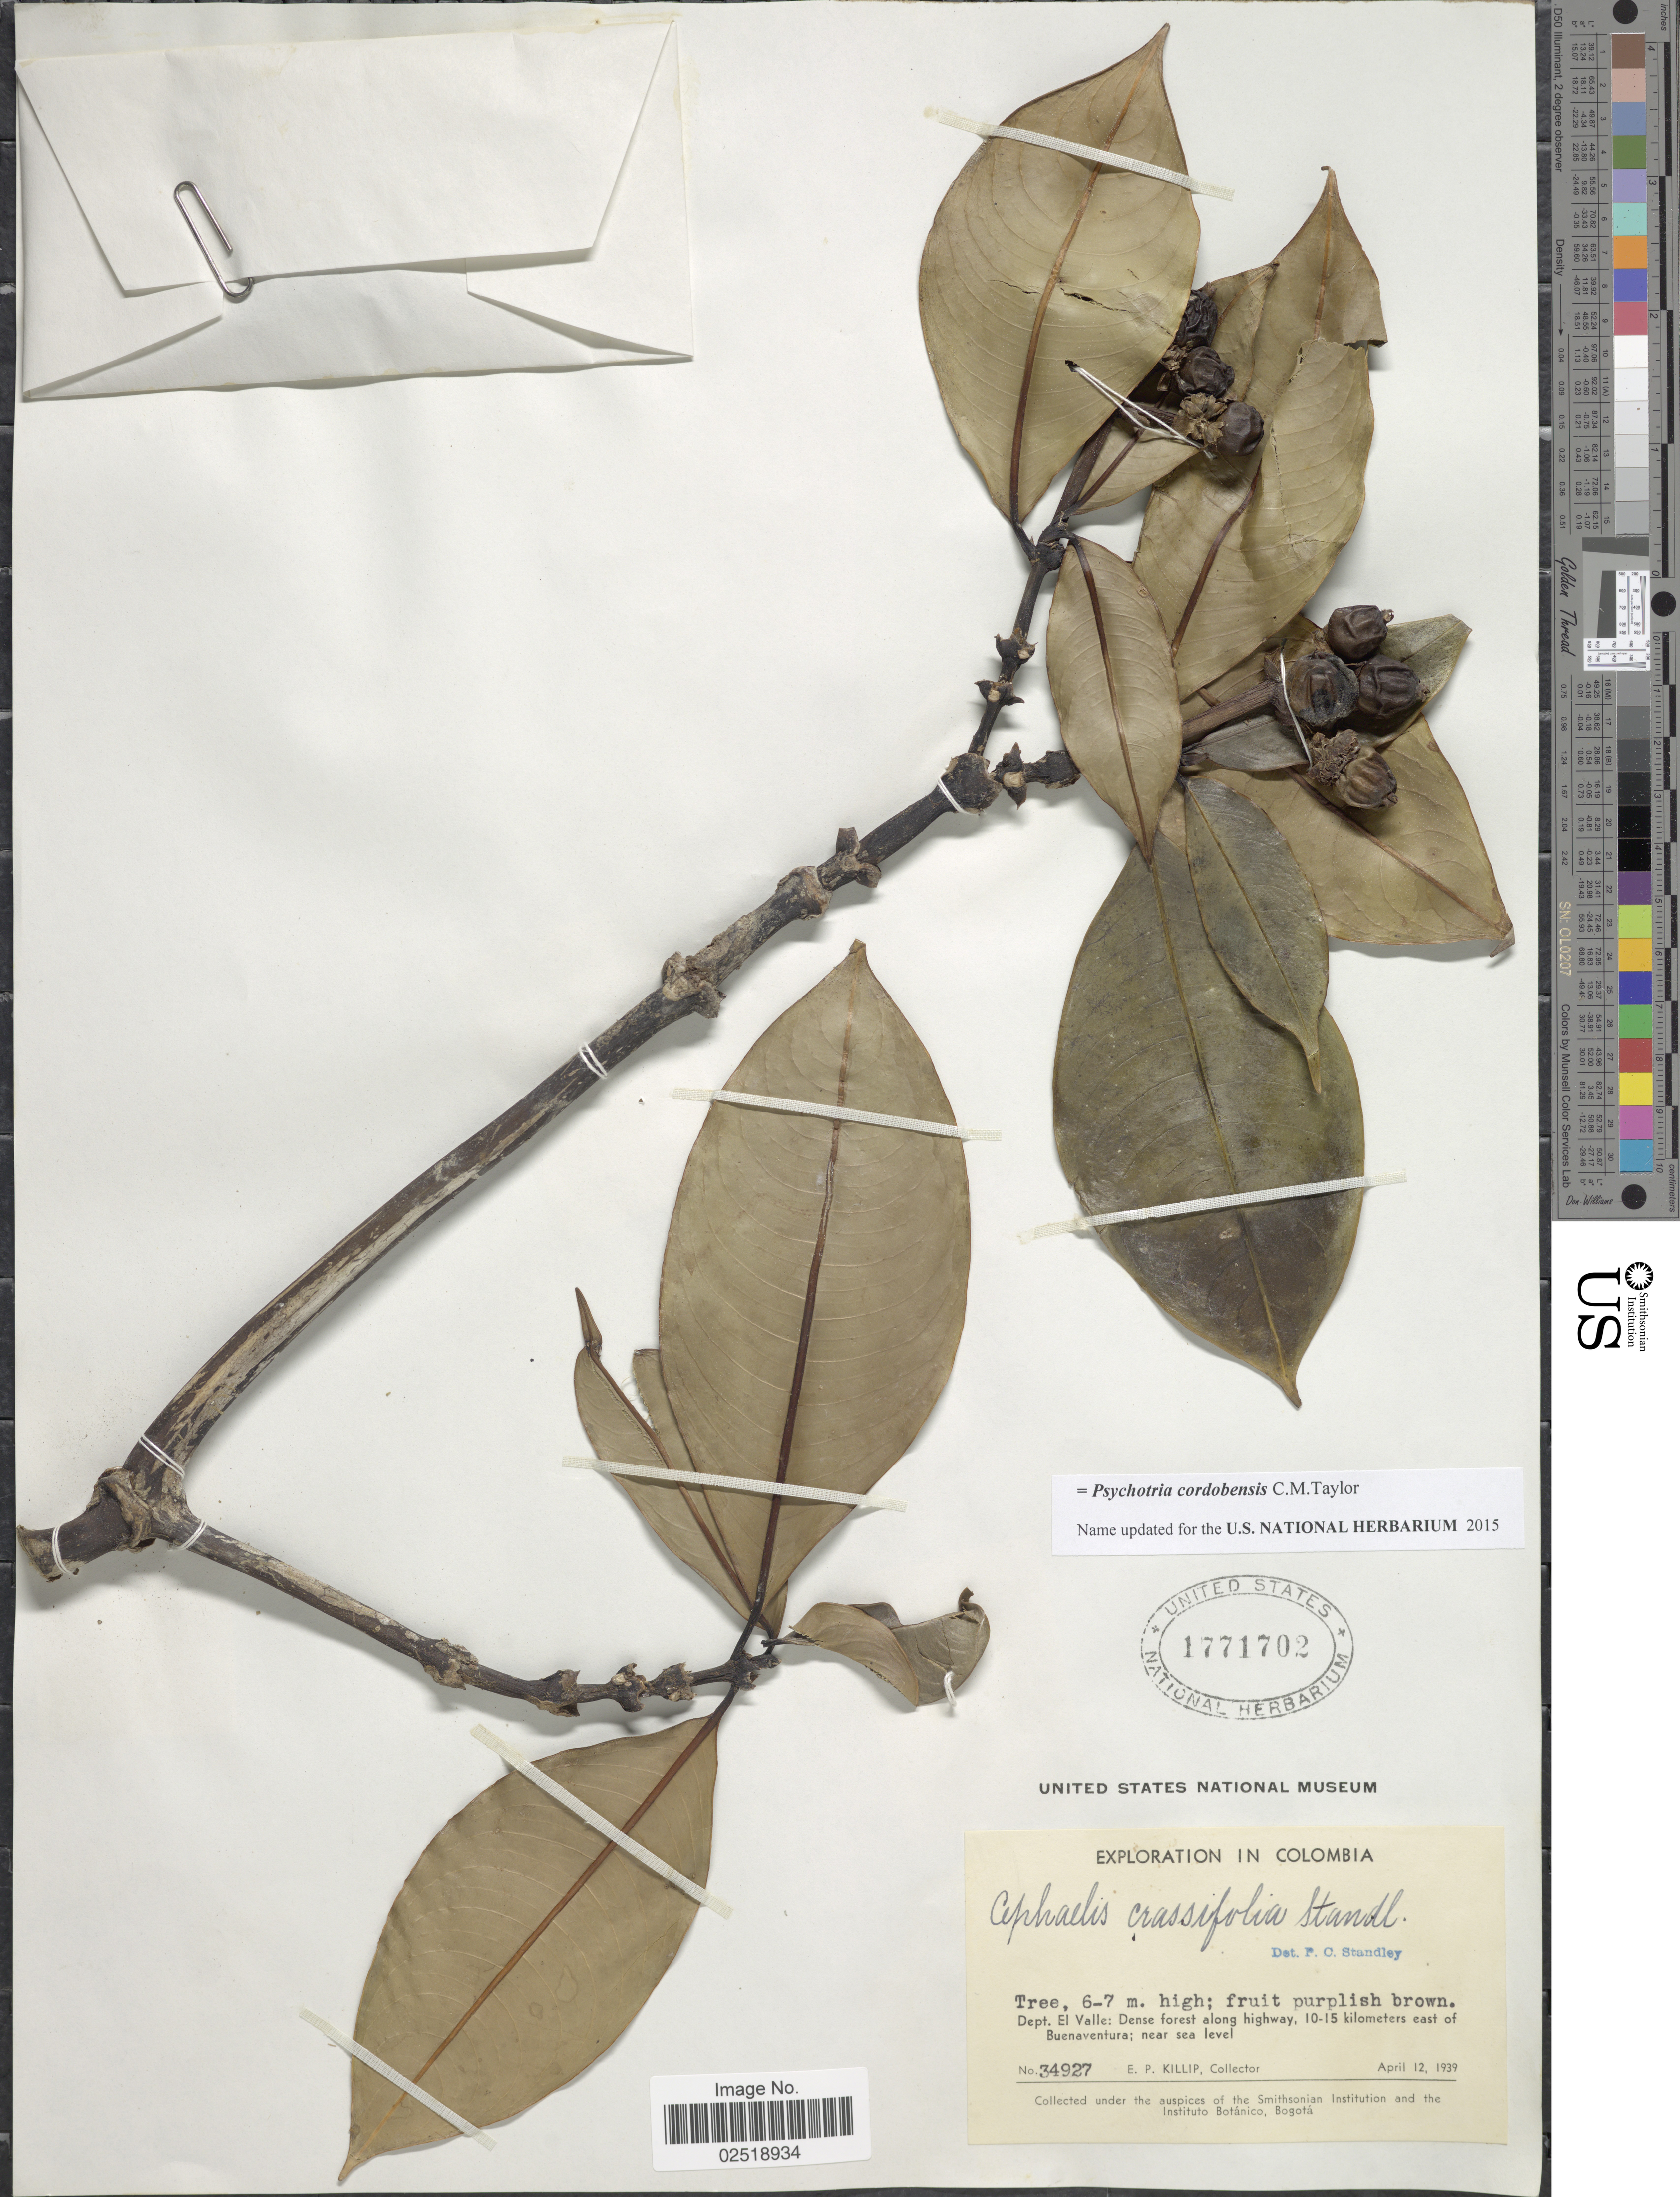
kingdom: Plantae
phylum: Tracheophyta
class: Magnoliopsida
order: Gentianales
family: Rubiaceae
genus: Psychotria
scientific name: Psychotria cordobensis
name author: C.M. Taylor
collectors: E. P. Killip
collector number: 34927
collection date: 1939-04-12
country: Colombia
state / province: Valle del Cauca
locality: Dept. El Valle: Dense forest along highway, 10-15 kilometers east of Buenaventura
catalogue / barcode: US 1771702